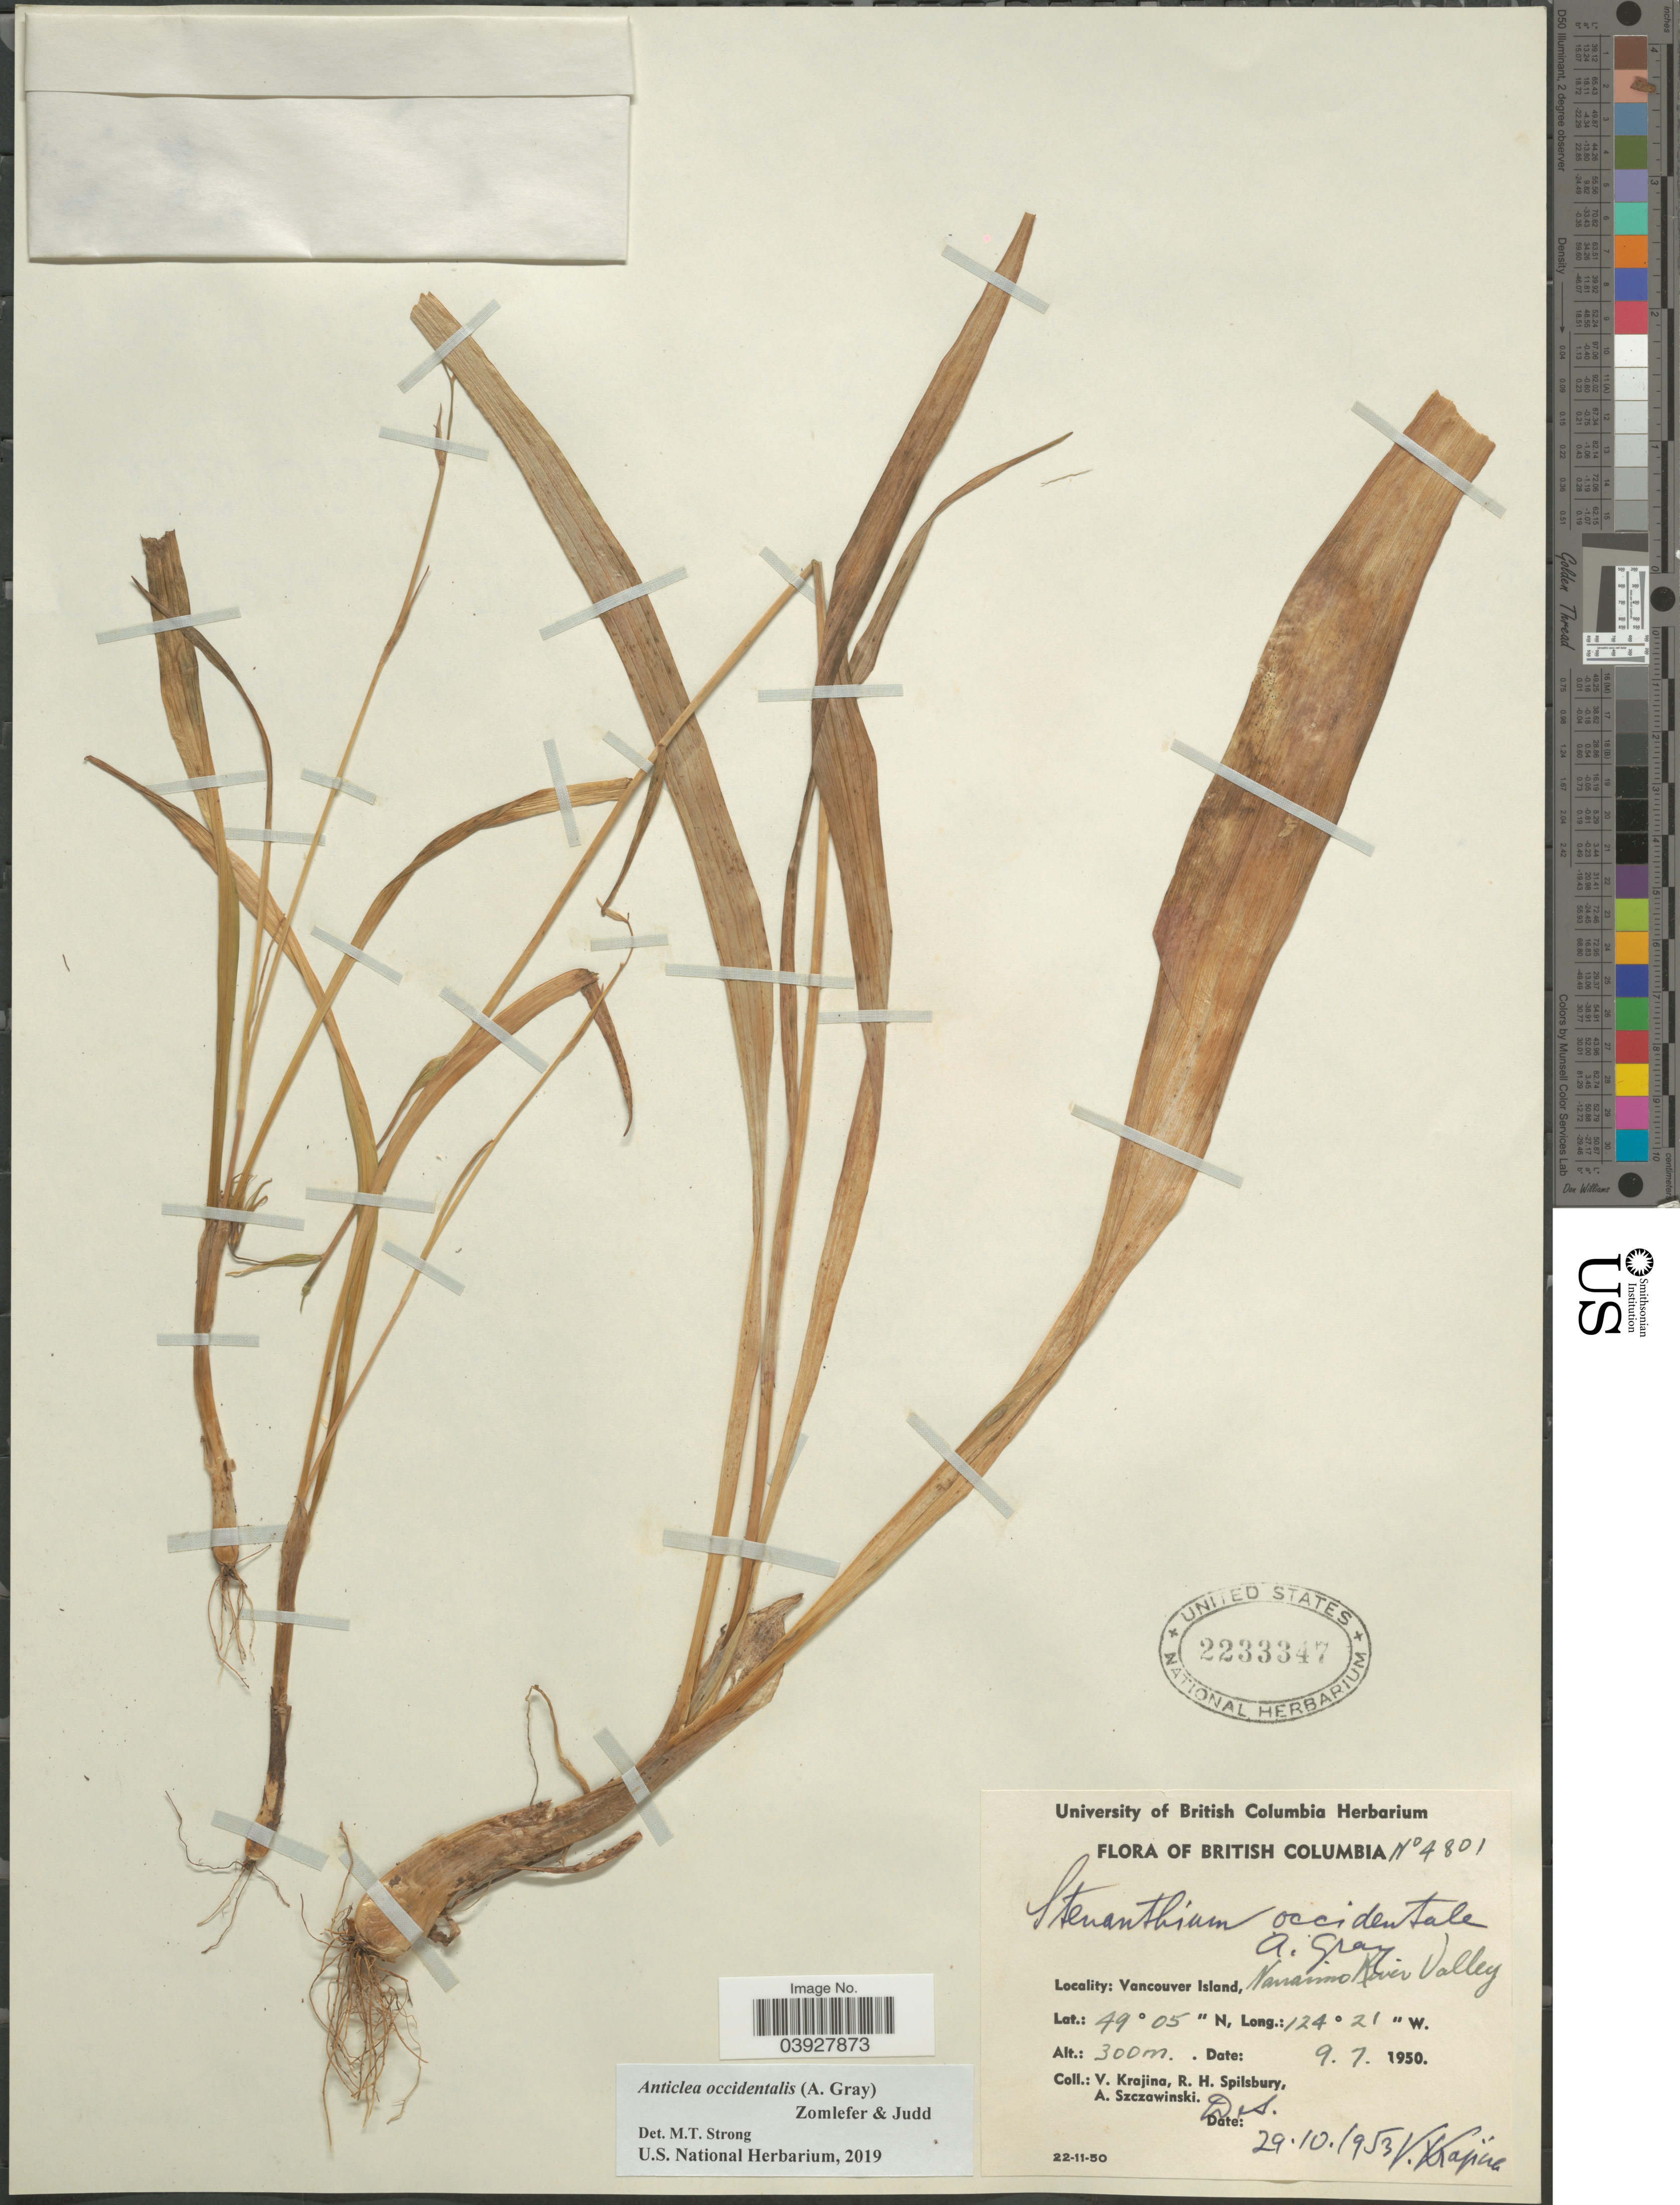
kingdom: Plantae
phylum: Tracheophyta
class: Liliopsida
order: Liliales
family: Melanthiaceae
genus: Anticlea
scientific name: Anticlea occidentalis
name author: (A. Gray) Zomlefer & Judd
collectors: V. Krajina, R. Spilsbury & A. Szczawinski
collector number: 4801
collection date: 1950-07-09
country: Canada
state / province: British Columbia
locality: Vancouver Island, Nanaimo River Valley.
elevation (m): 300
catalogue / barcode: US 2233347